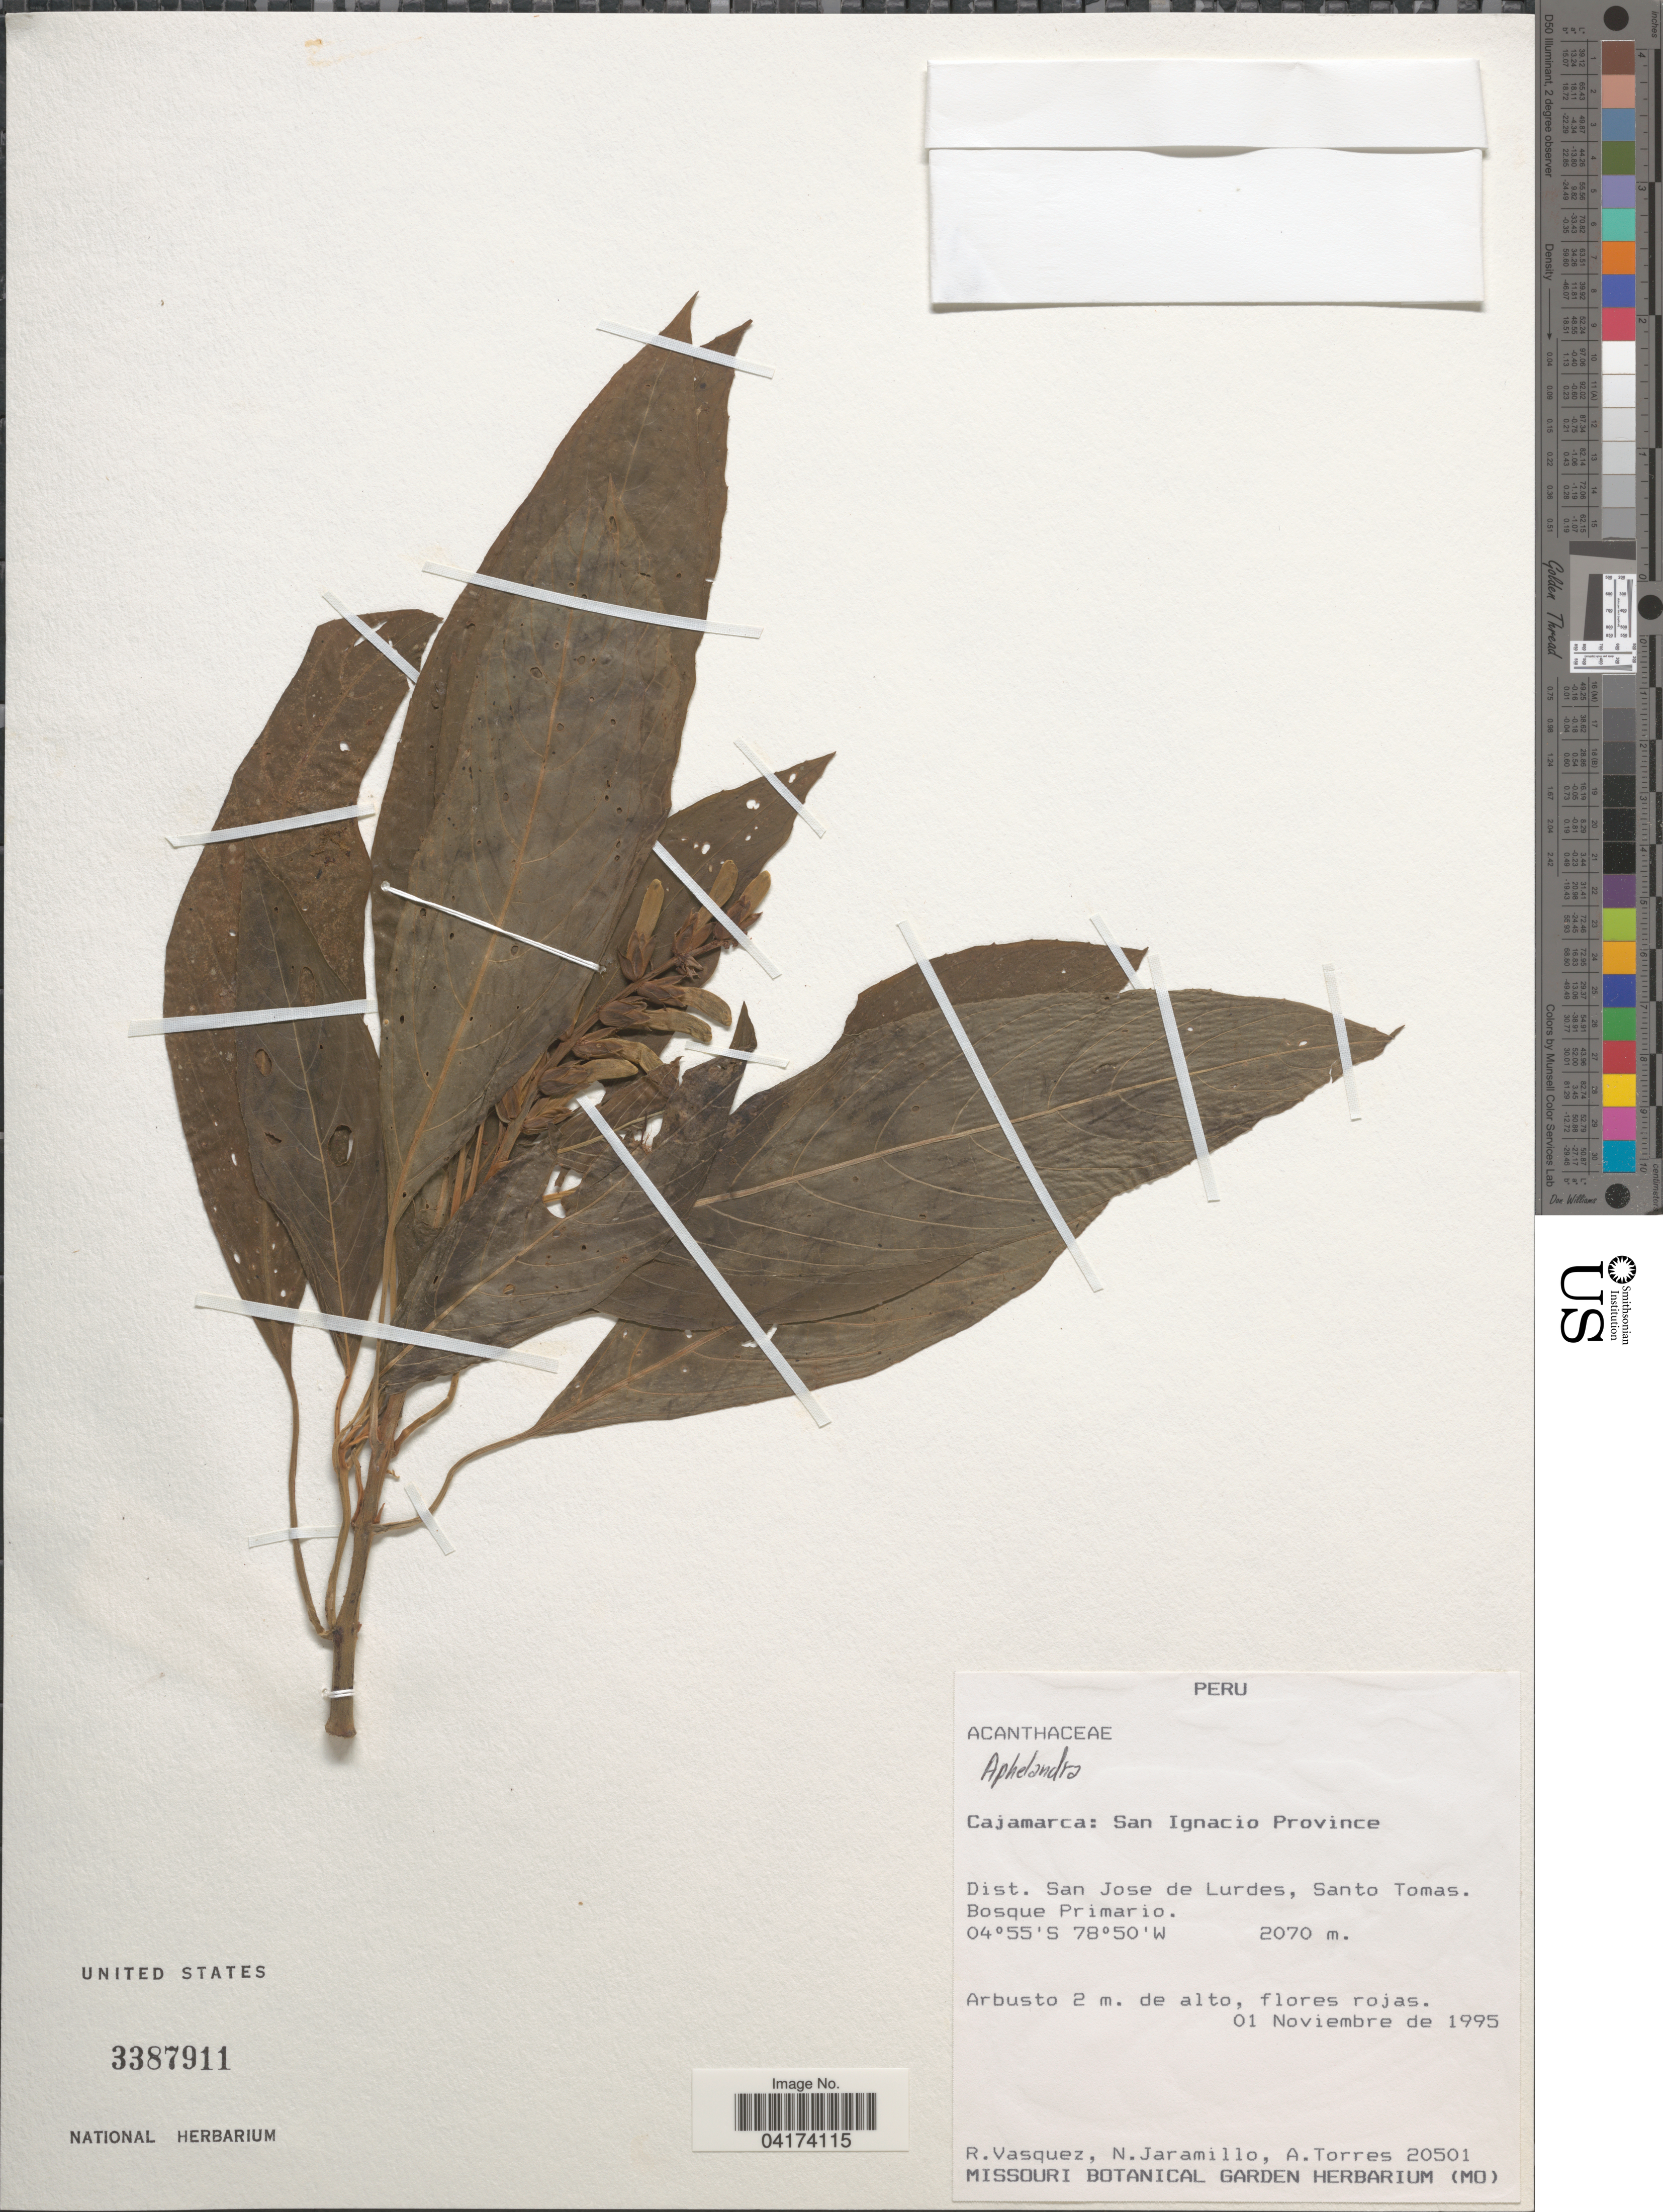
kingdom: Plantae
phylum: Tracheophyta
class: Magnoliopsida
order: Lamiales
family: Acanthaceae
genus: Aphelandra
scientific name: Aphelandra sp.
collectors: R. Vasquez, N. Jaramillo & A. Torres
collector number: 20501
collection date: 1995-11-01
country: Peru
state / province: Cajamarca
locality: San Ignacio Province. Dist. San José de Lourdes, Santo Tomas.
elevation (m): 2070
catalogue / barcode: US 3387911